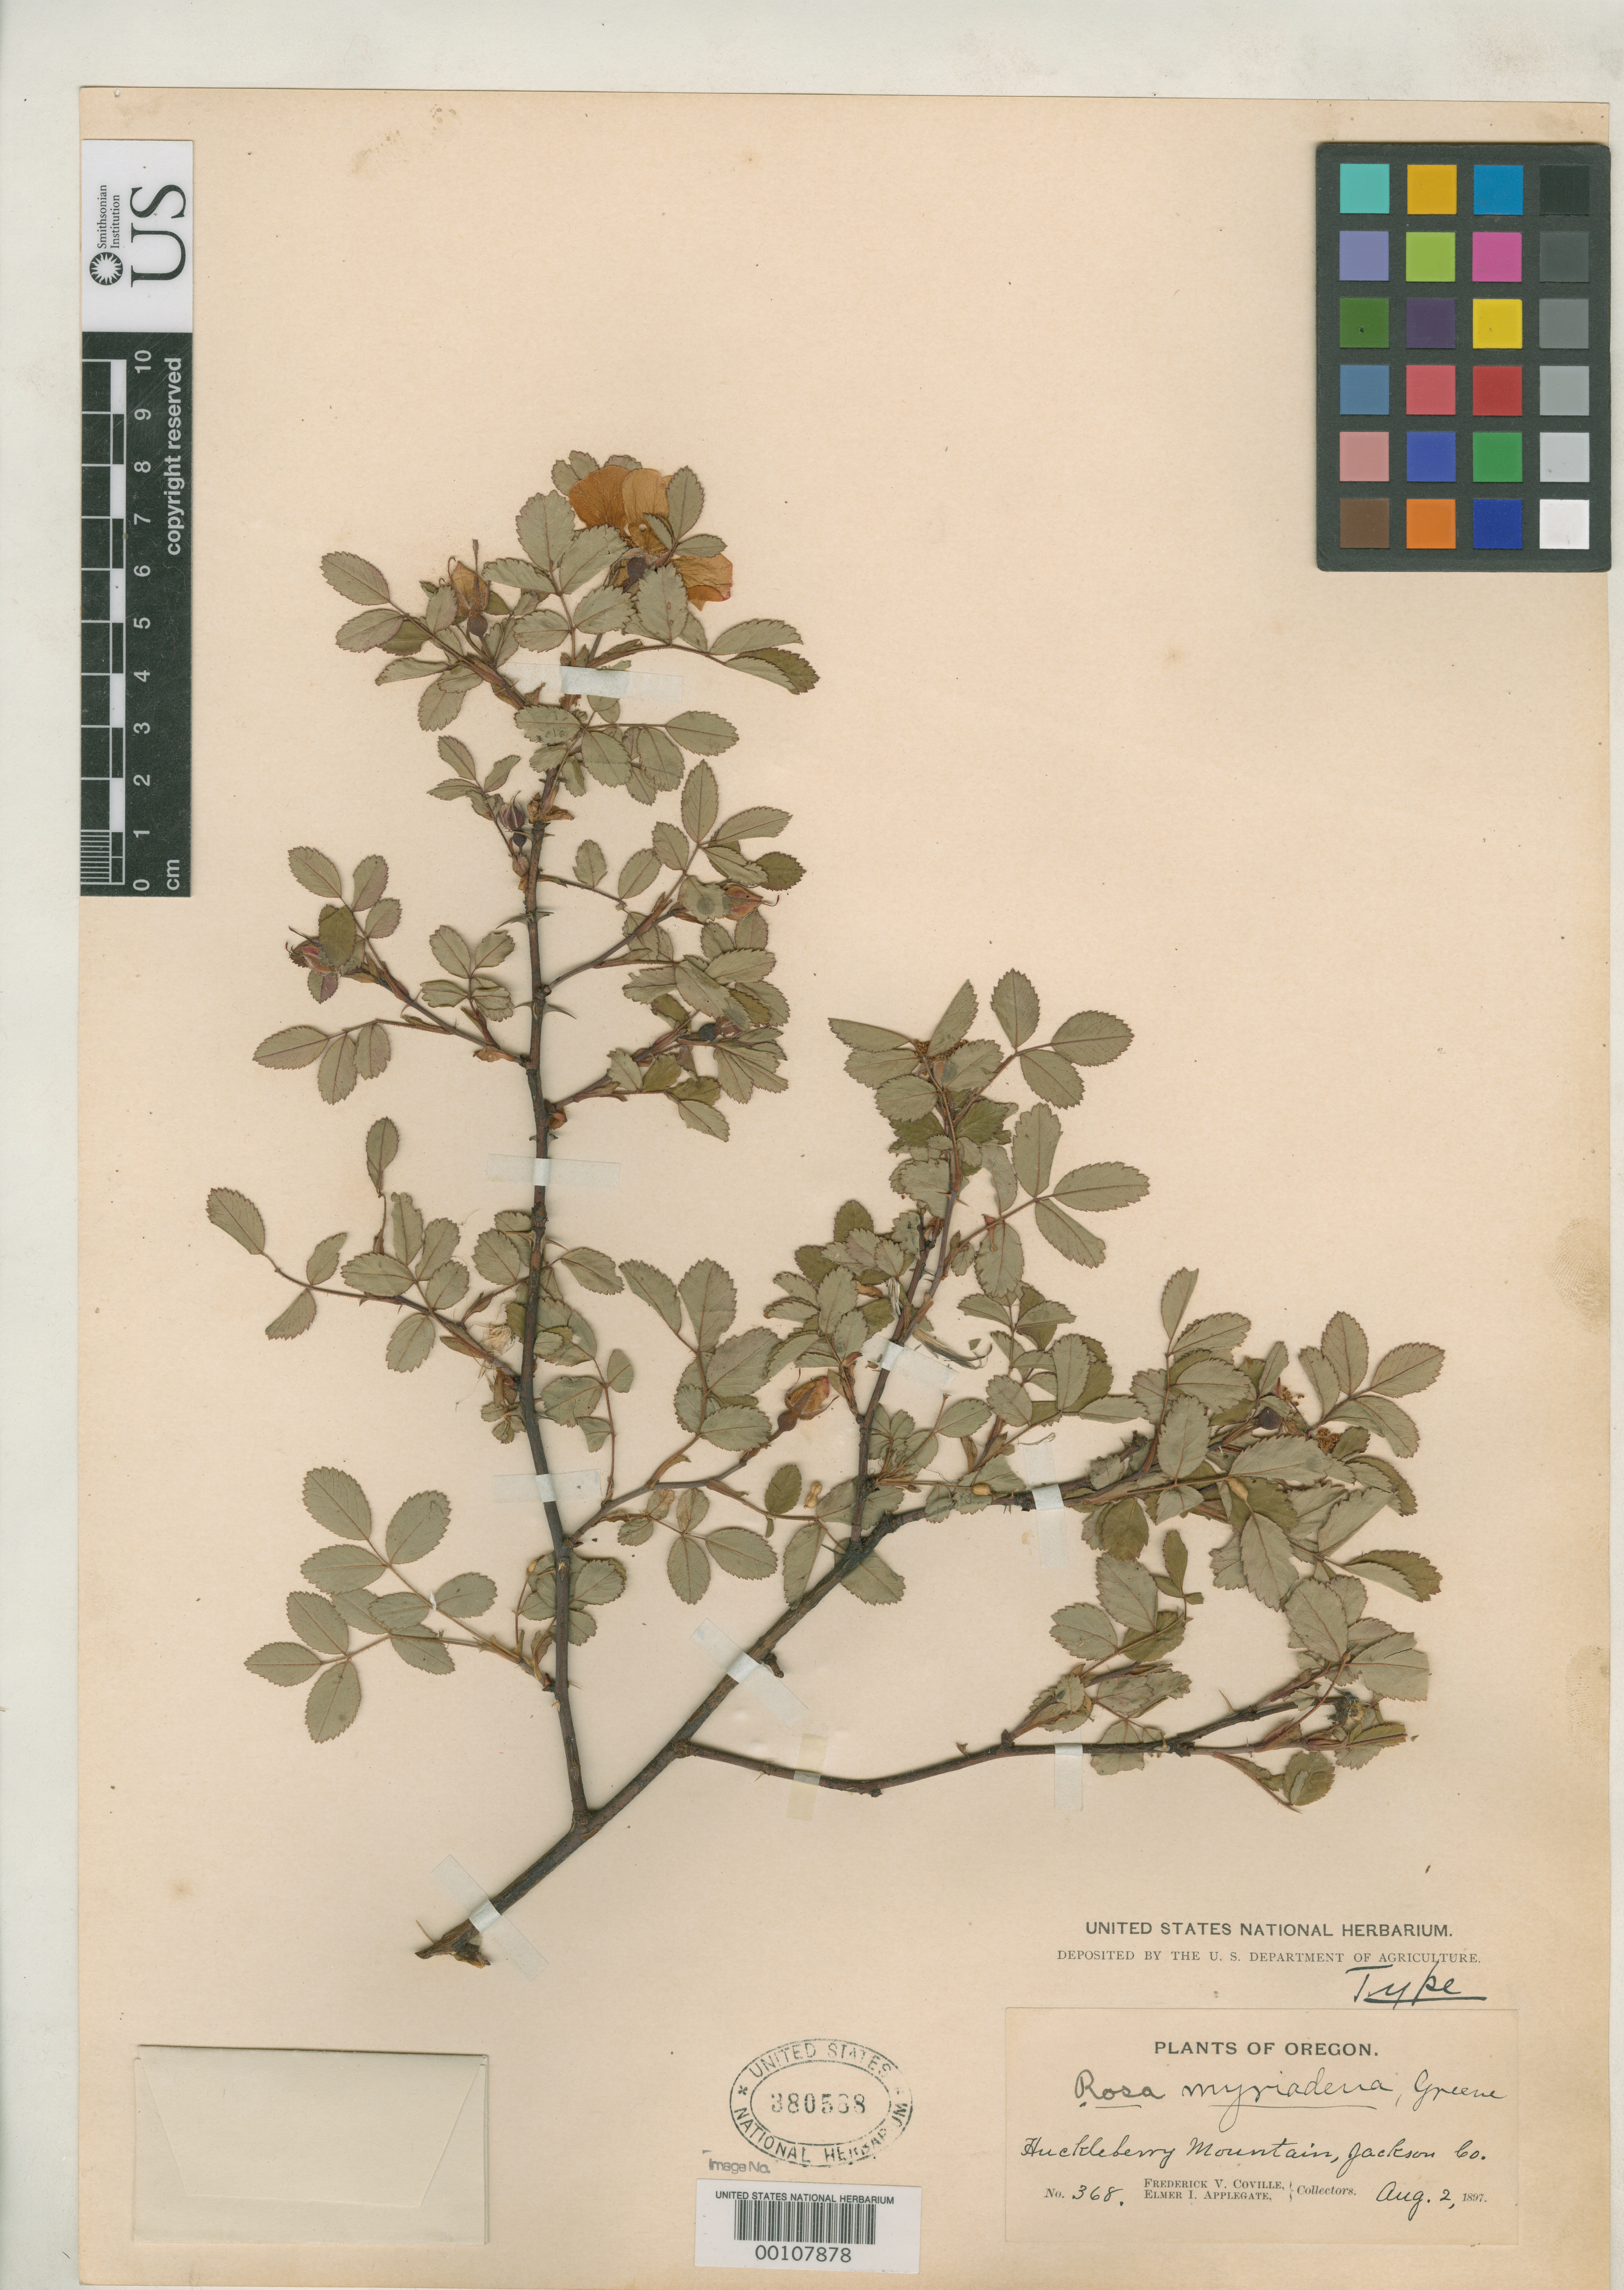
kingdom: Plantae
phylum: Tracheophyta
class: Magnoliopsida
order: Rosales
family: Rosaceae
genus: Rosa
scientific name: Rosa myriadena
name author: Greene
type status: Holotype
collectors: F. V. Coville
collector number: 368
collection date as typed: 02 Aug 1897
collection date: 1897-08-02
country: United States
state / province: Oregon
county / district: Jackson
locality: Huckleberry Mts.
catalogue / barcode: US 380588